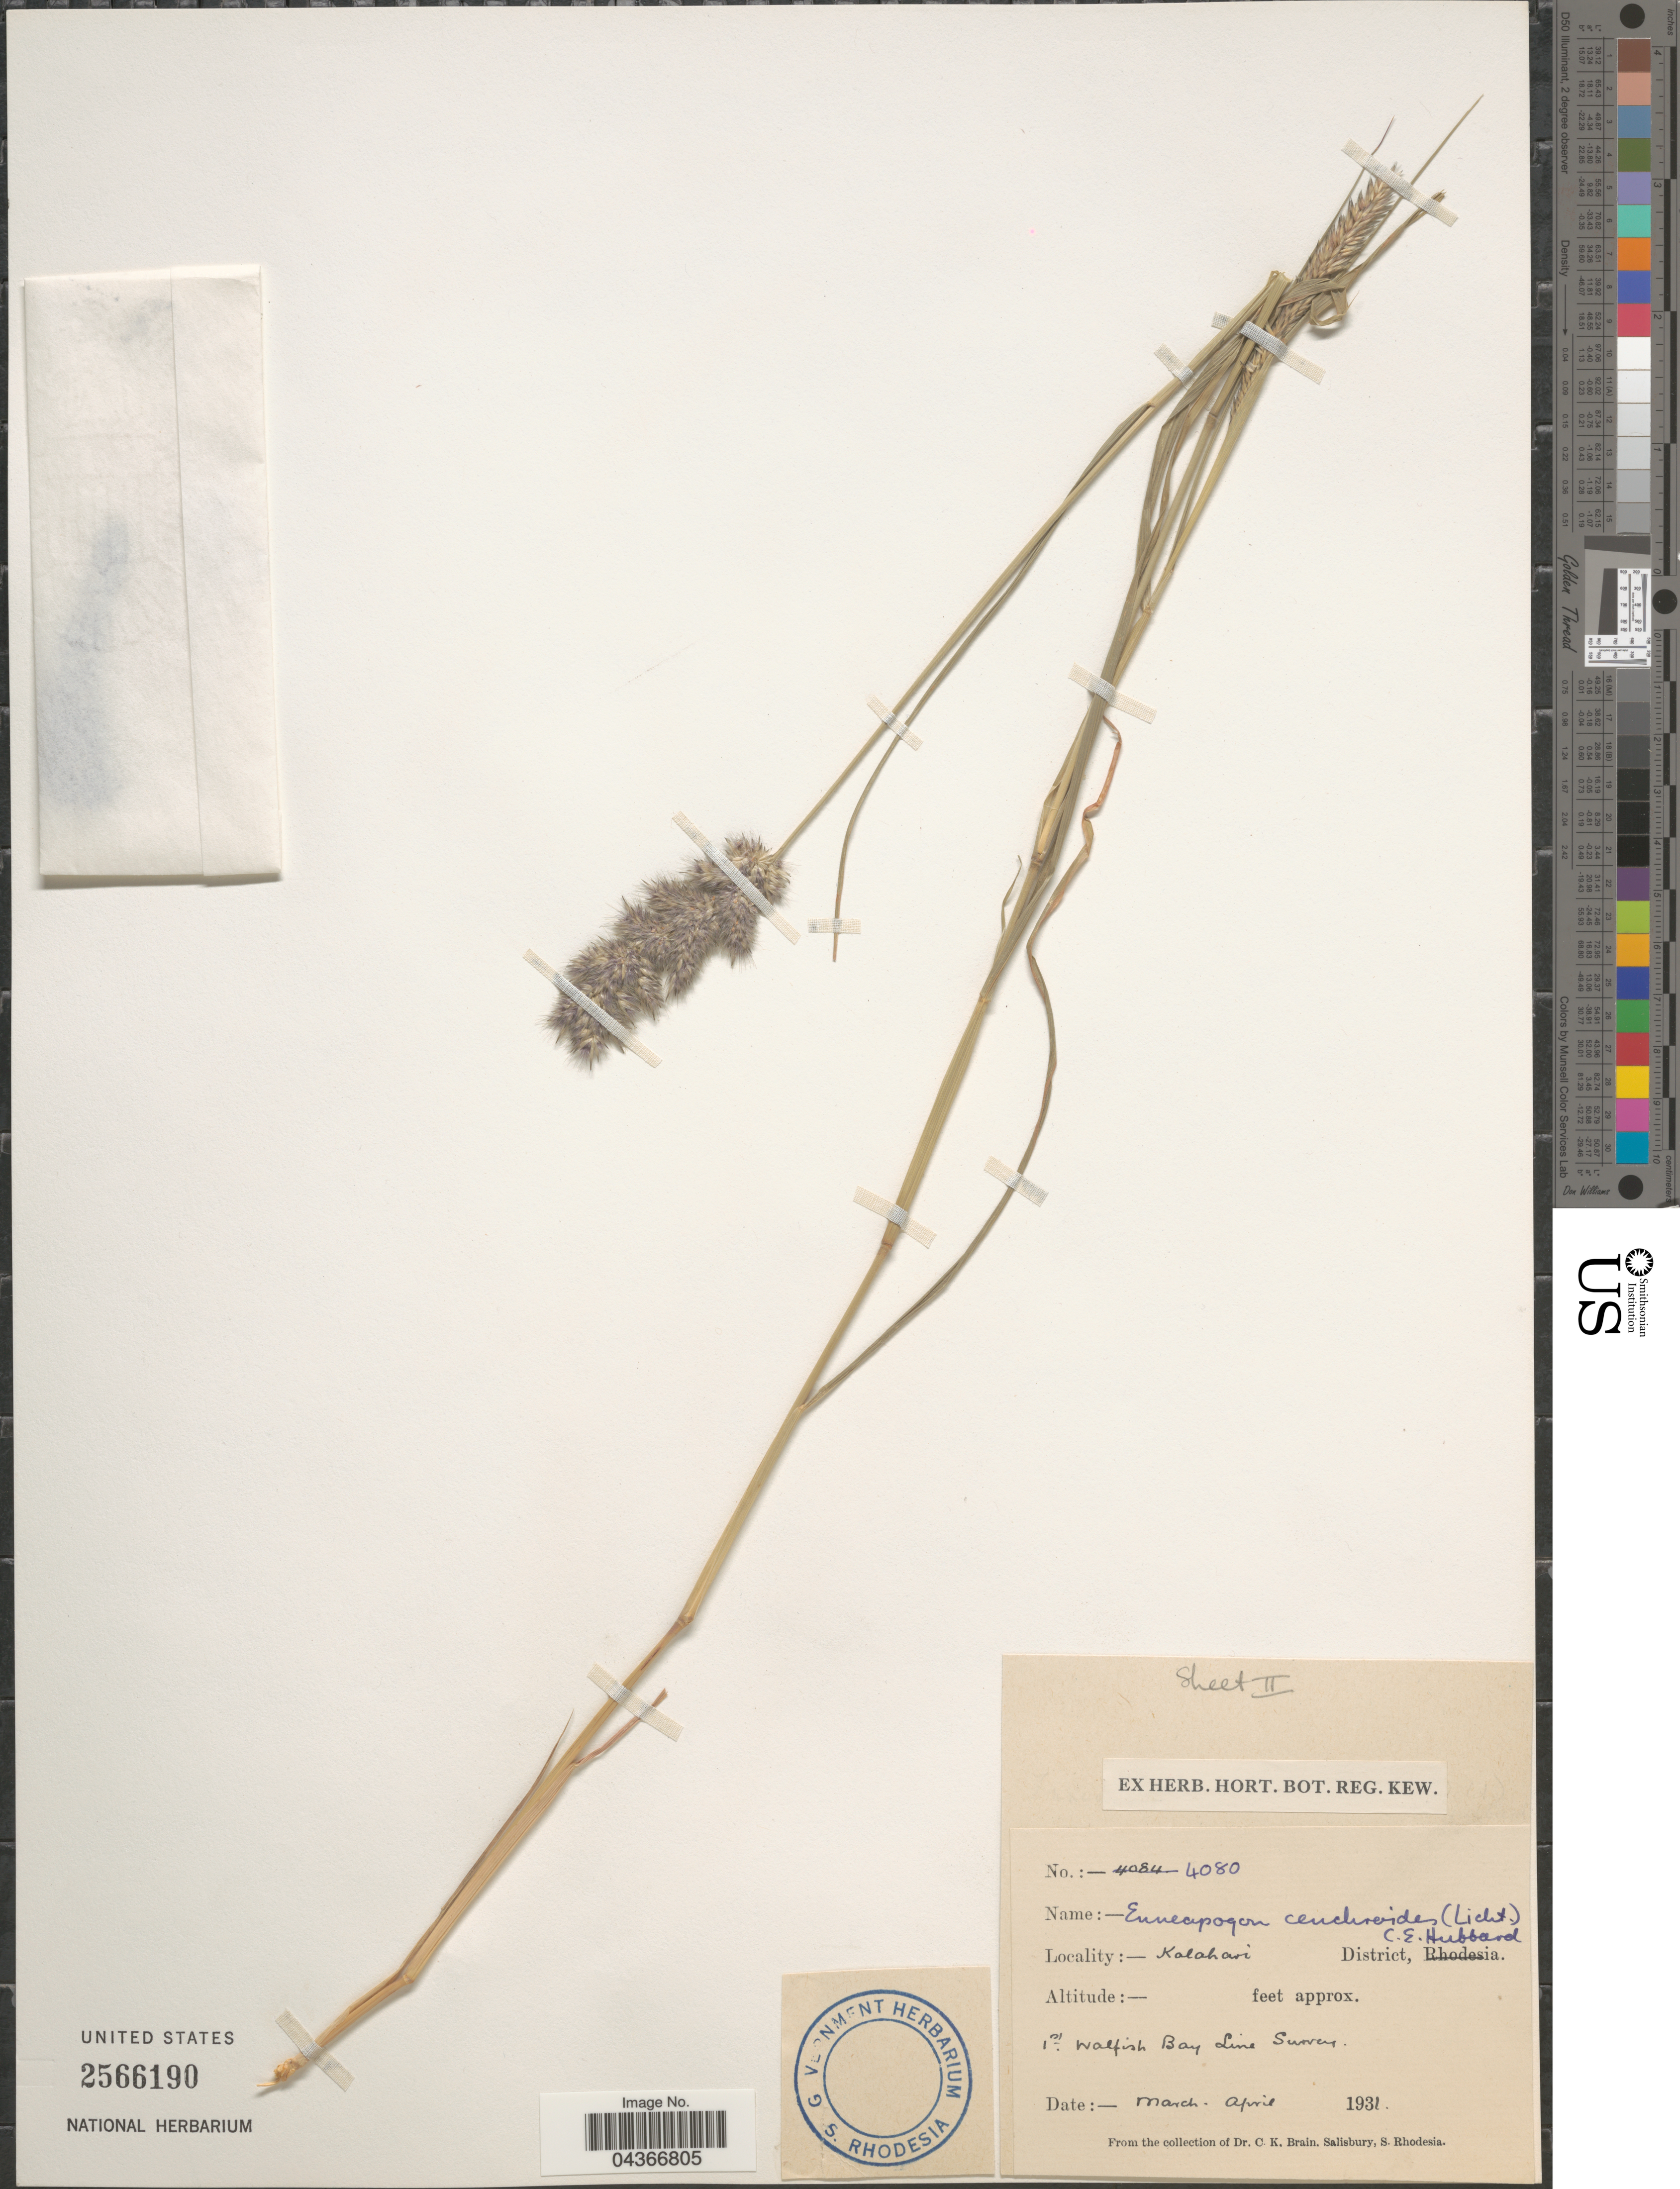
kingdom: Plantae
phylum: Tracheophyta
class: Liliopsida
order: Poales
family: Poaceae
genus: Enneapogon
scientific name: Enneapogon cenchroides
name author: (Licht. ex Roem. & Schult.) C.E. Hubb.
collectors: C. Brain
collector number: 4080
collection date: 1931-03/1931-04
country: Zimbabwe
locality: Kalahari District. 1st. Walfish Bay Line Survey.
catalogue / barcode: US 2566190